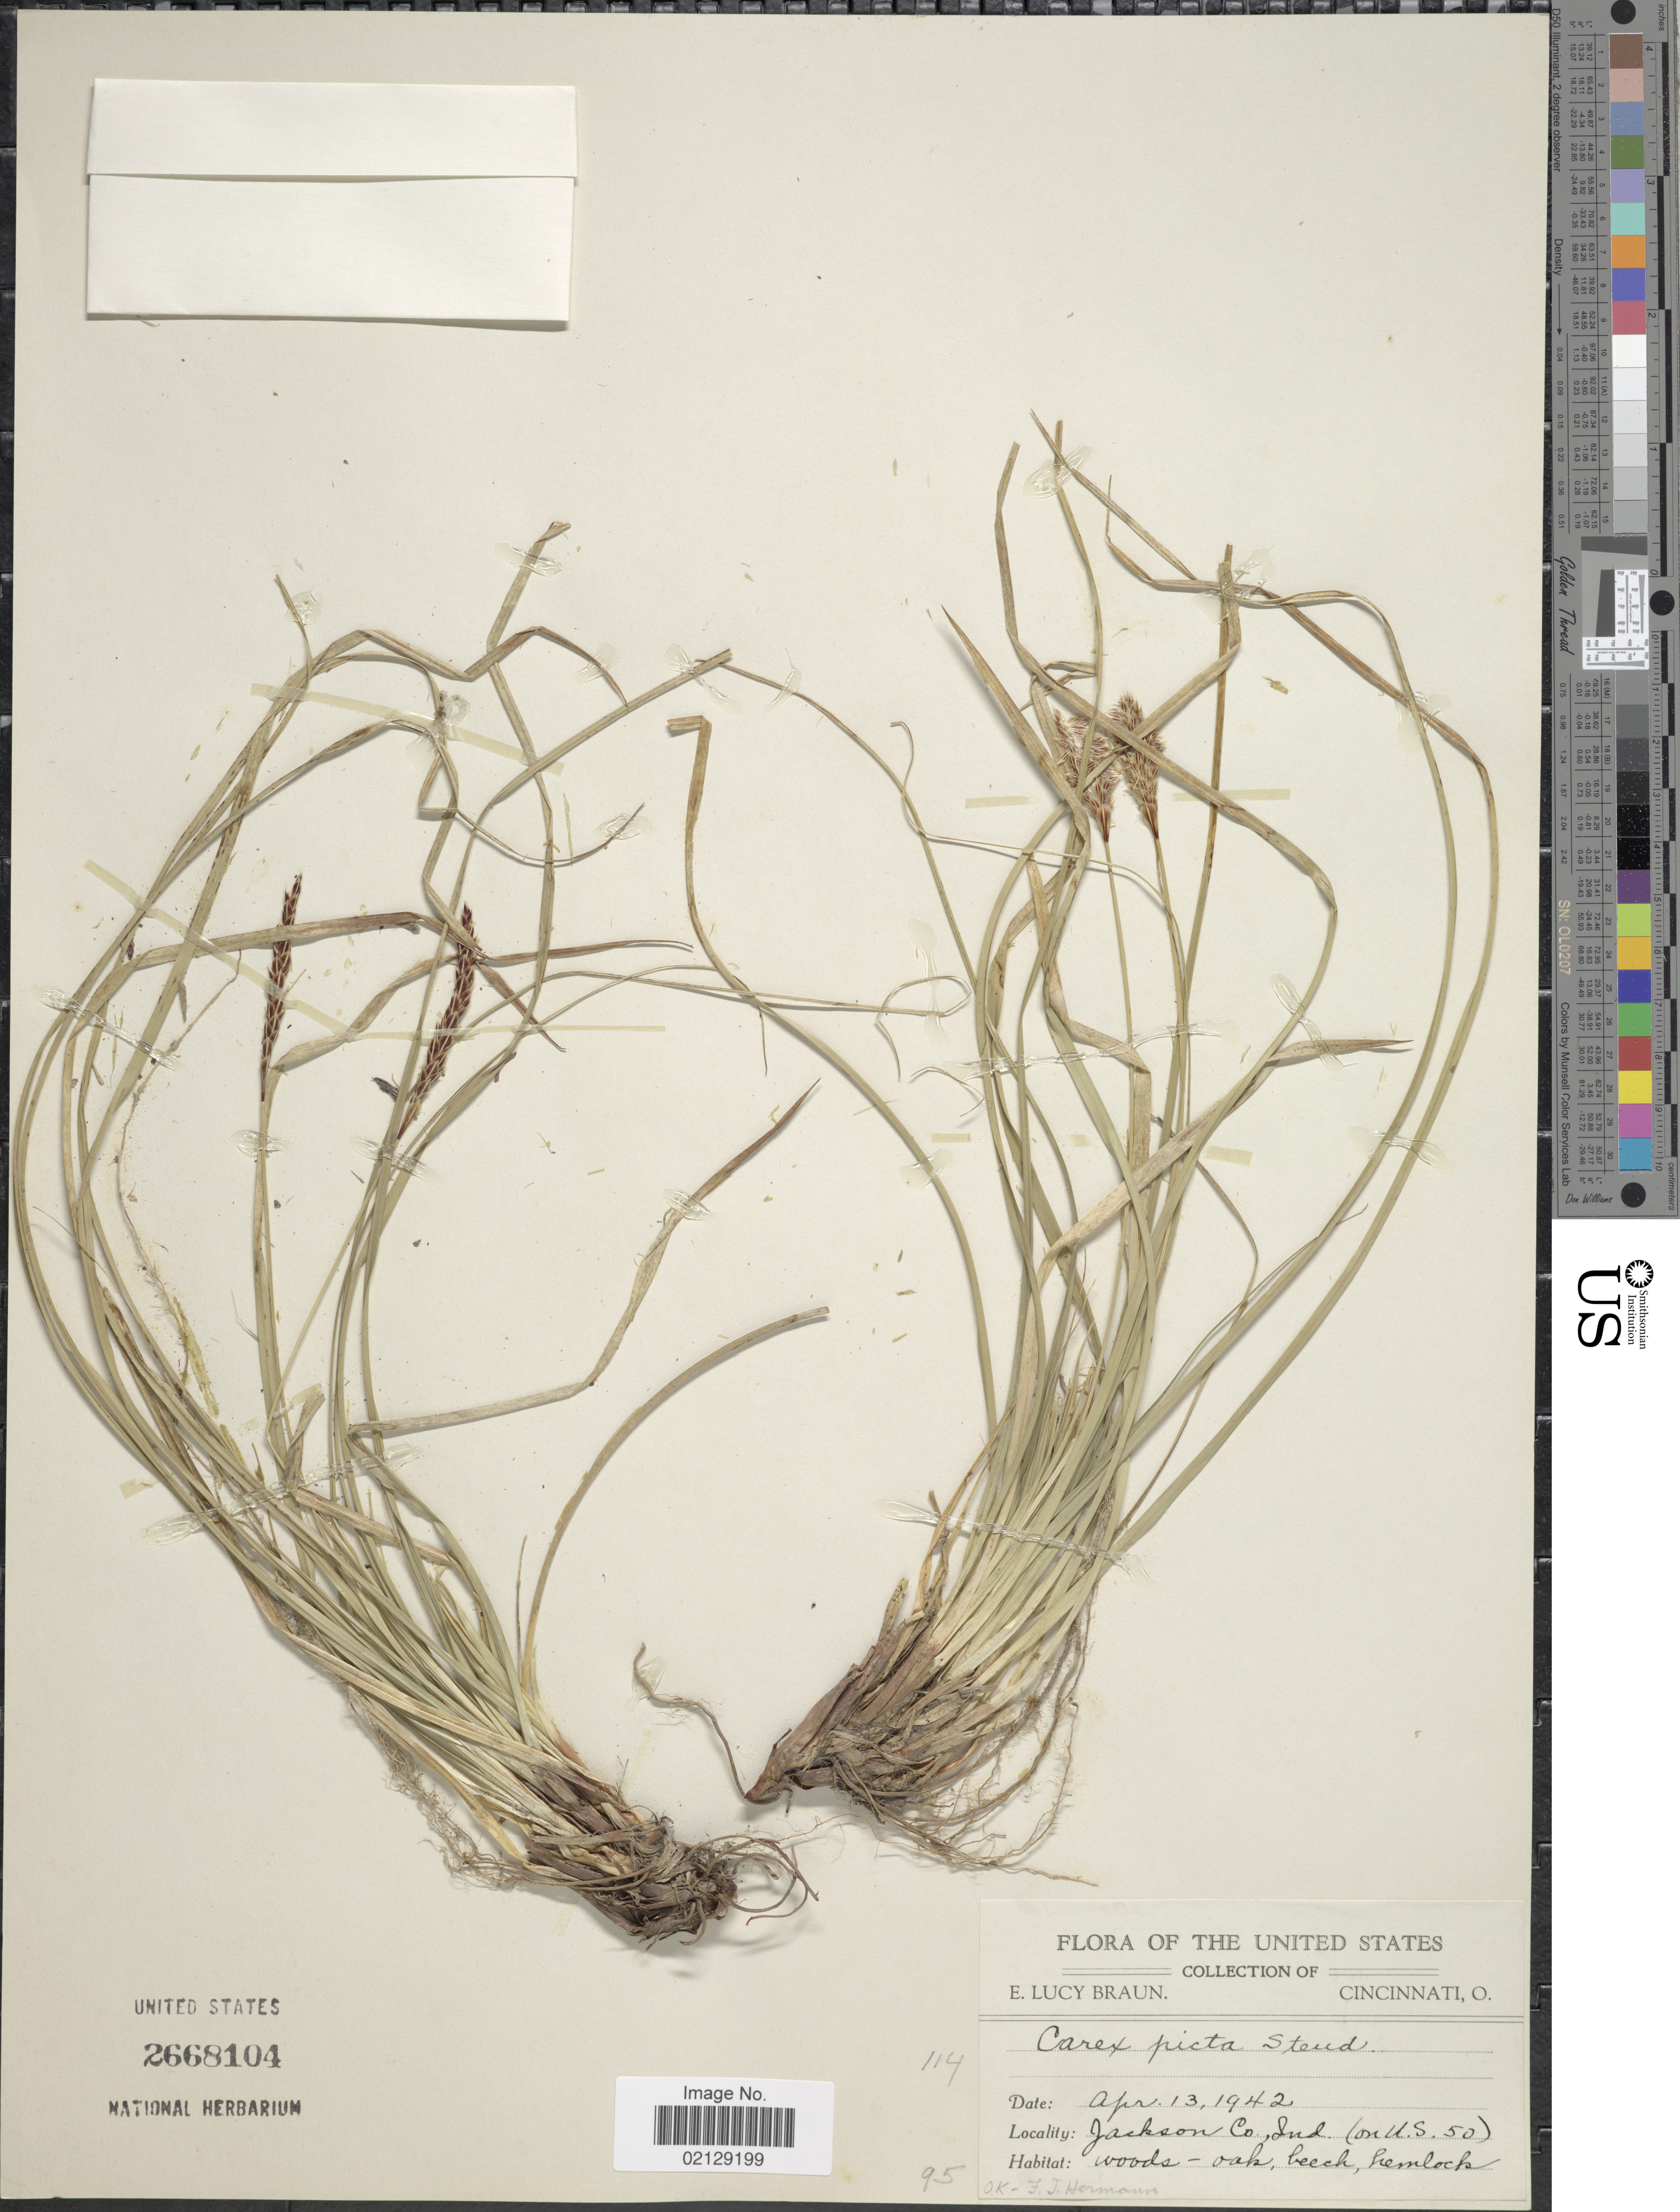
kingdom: Plantae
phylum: Tracheophyta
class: Liliopsida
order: Poales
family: Cyperaceae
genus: Carex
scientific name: Carex picta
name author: Steud.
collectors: E. L. Braun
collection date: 1942-04-13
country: United States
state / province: Indiana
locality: Jackson Co., Ind. (on U.S. 50)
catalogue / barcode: US 2668104